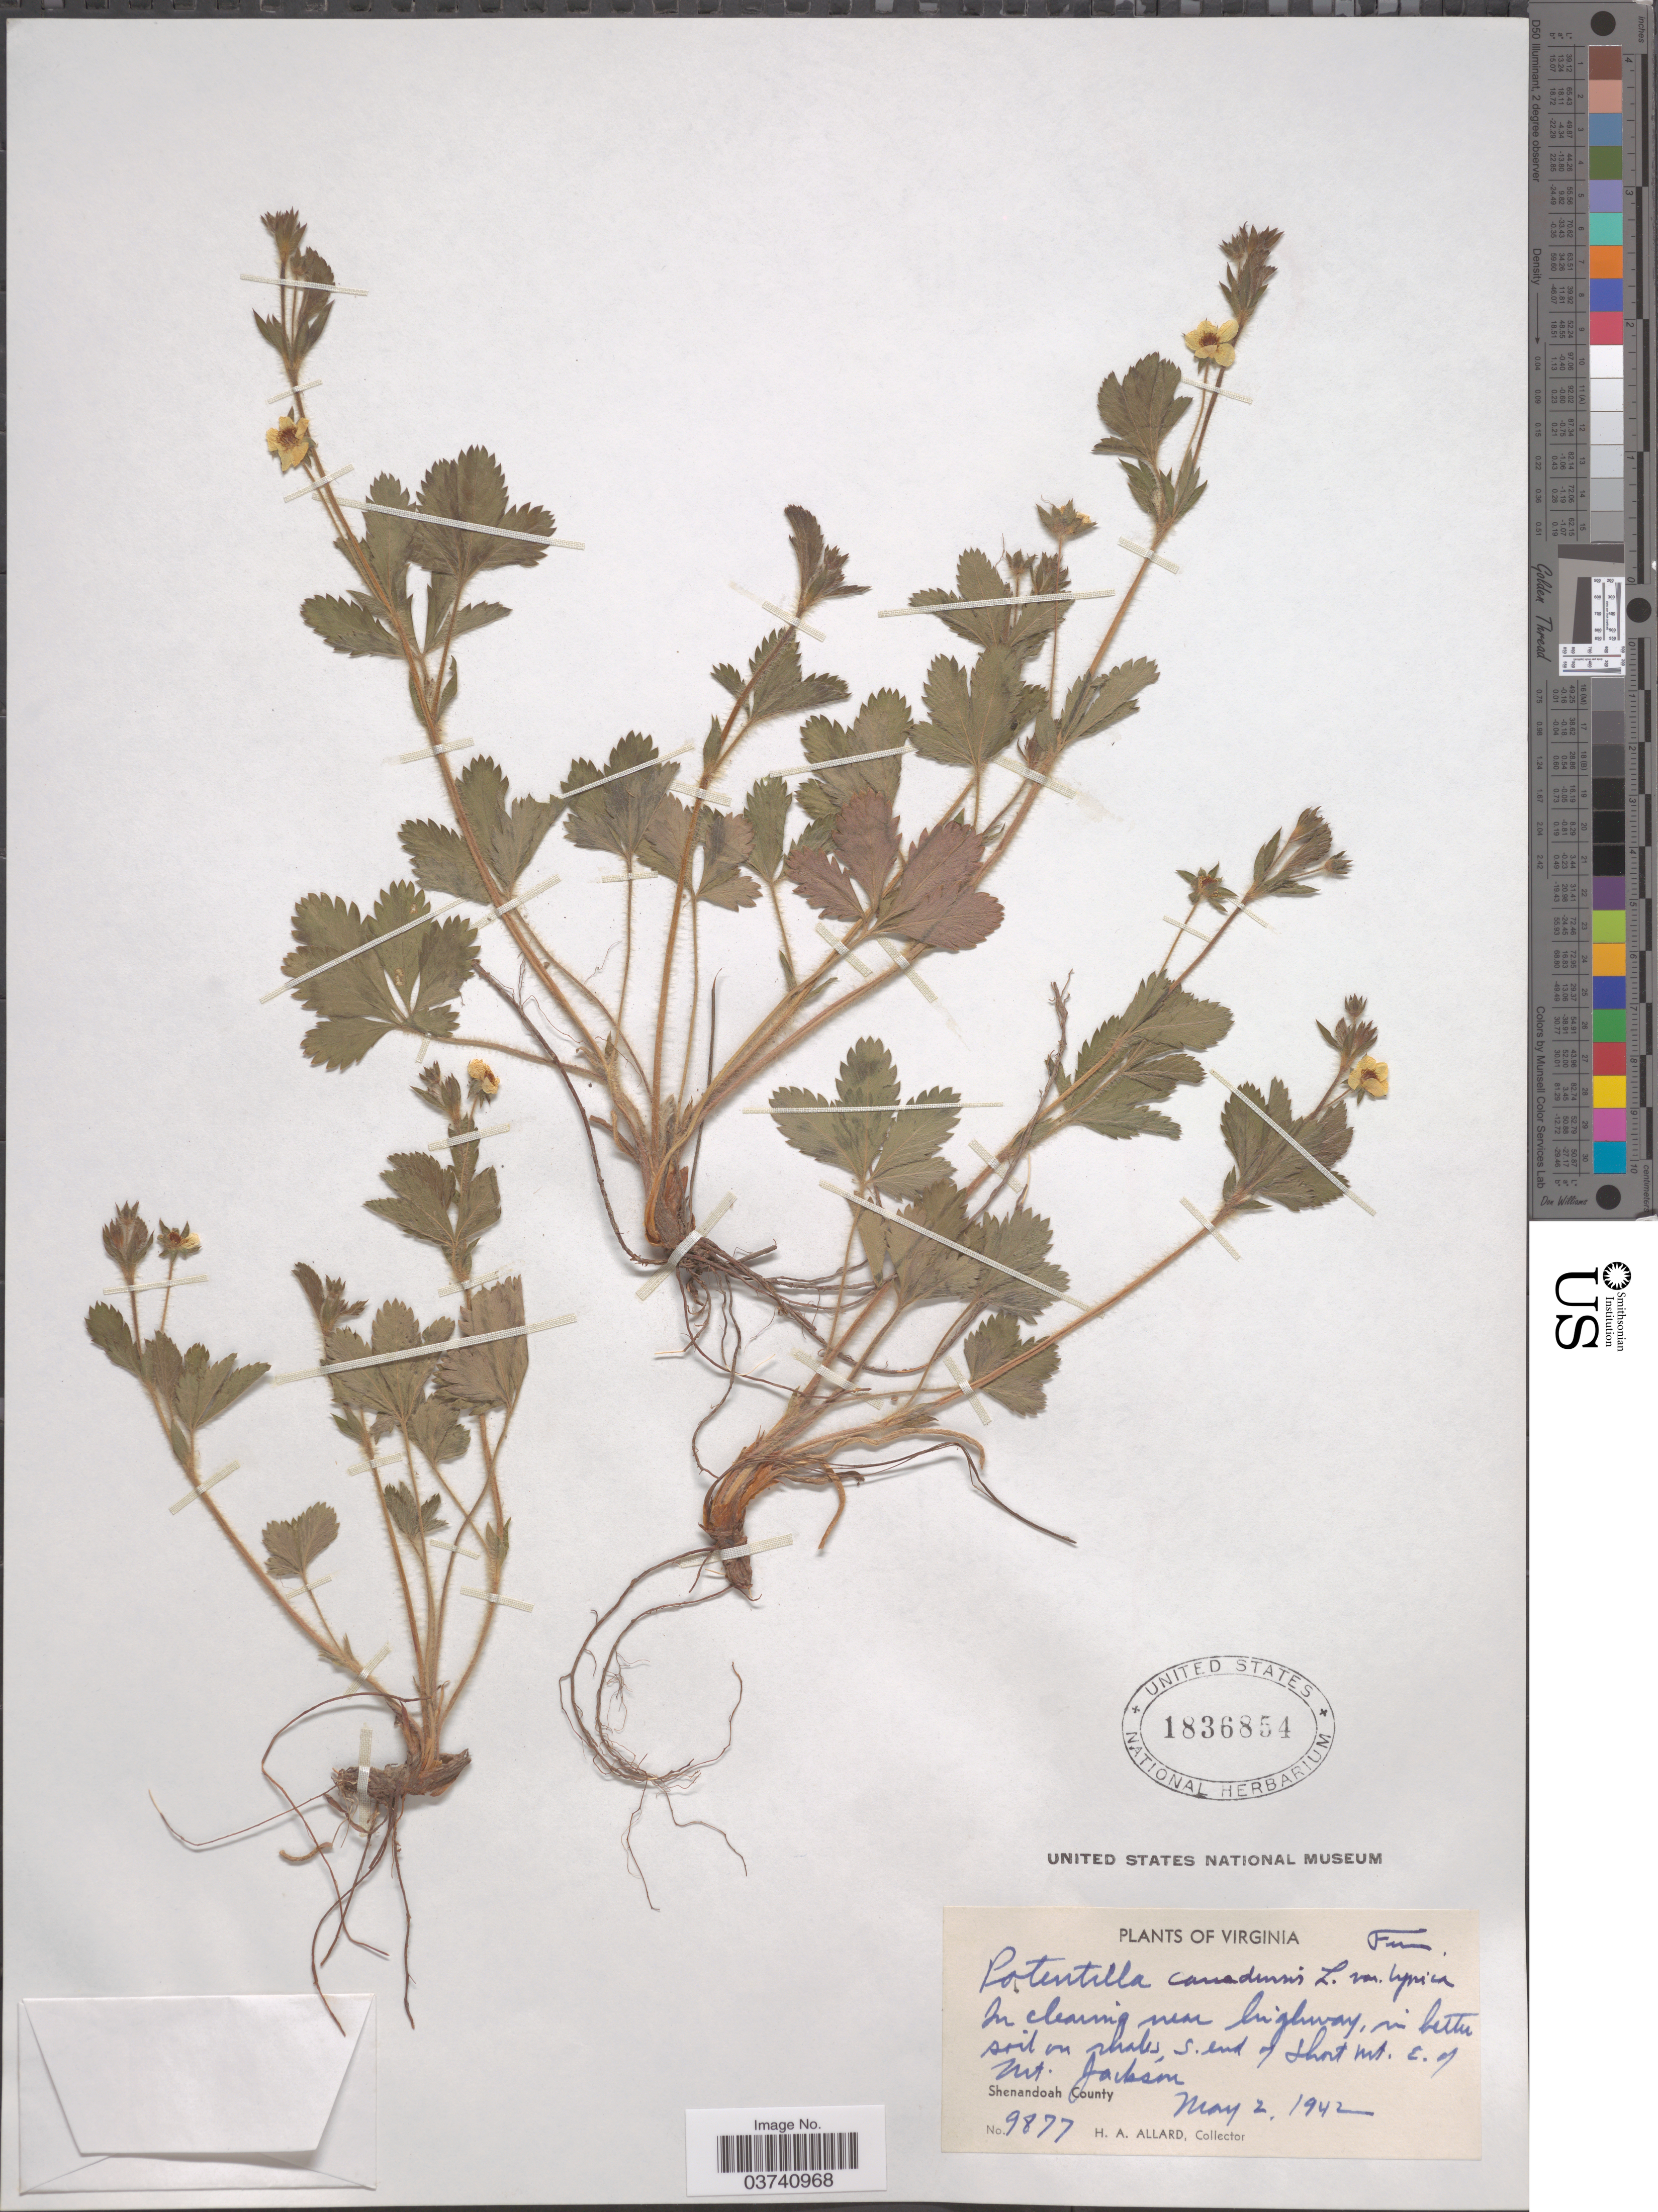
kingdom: Plantae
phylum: Tracheophyta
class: Magnoliopsida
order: Rosales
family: Rosaceae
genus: Potentilla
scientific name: Potentilla canadensis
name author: L.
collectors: H. A. Allard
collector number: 9877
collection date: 1942-05-02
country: United States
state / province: Virginia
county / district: Shenandoah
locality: In clearing near highway, S. end of Short Mt. E. of Mt. Jackson. Shenandoah County.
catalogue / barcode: US 1836854